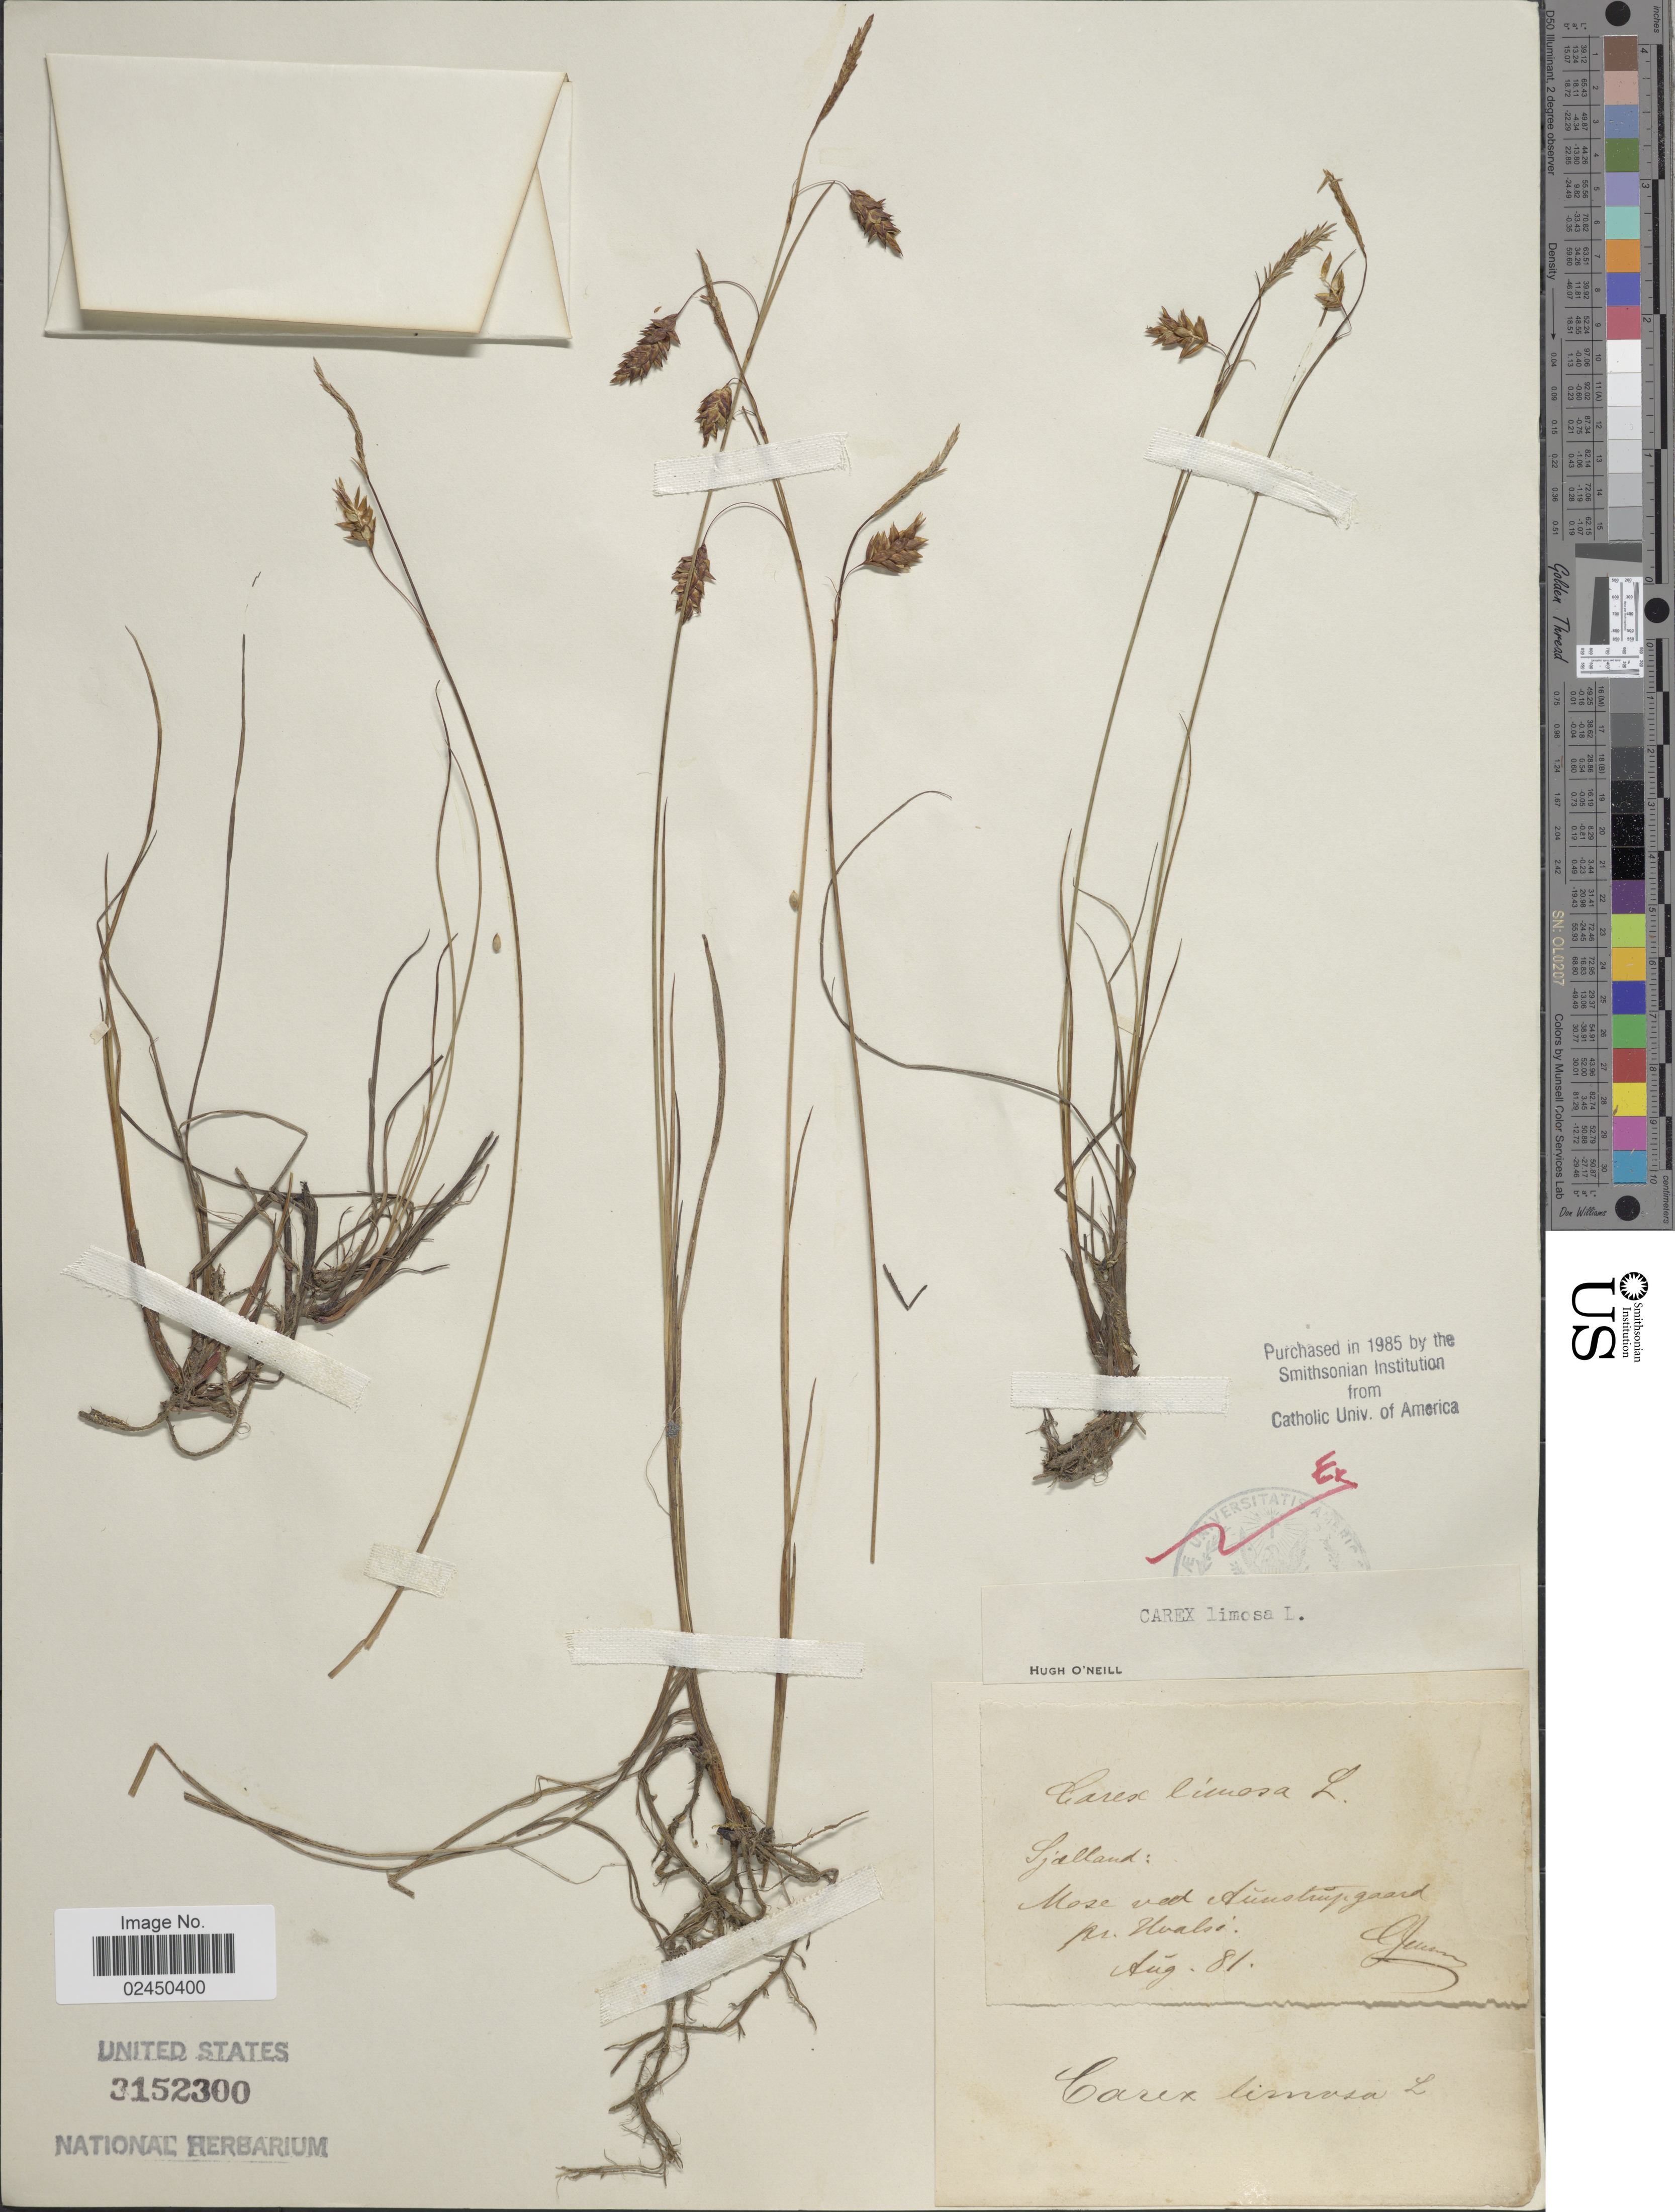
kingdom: Plantae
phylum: Tracheophyta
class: Liliopsida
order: Poales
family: Cyperaceae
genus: Carex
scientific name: Carex limosa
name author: L.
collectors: C. Jenssen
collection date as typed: Transcribed d/m/y: /8/81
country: Denmark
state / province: Sjæland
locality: Sjalland, Mose ved Aunstrup gaard pr. Hvalsø.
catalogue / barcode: US 3152300